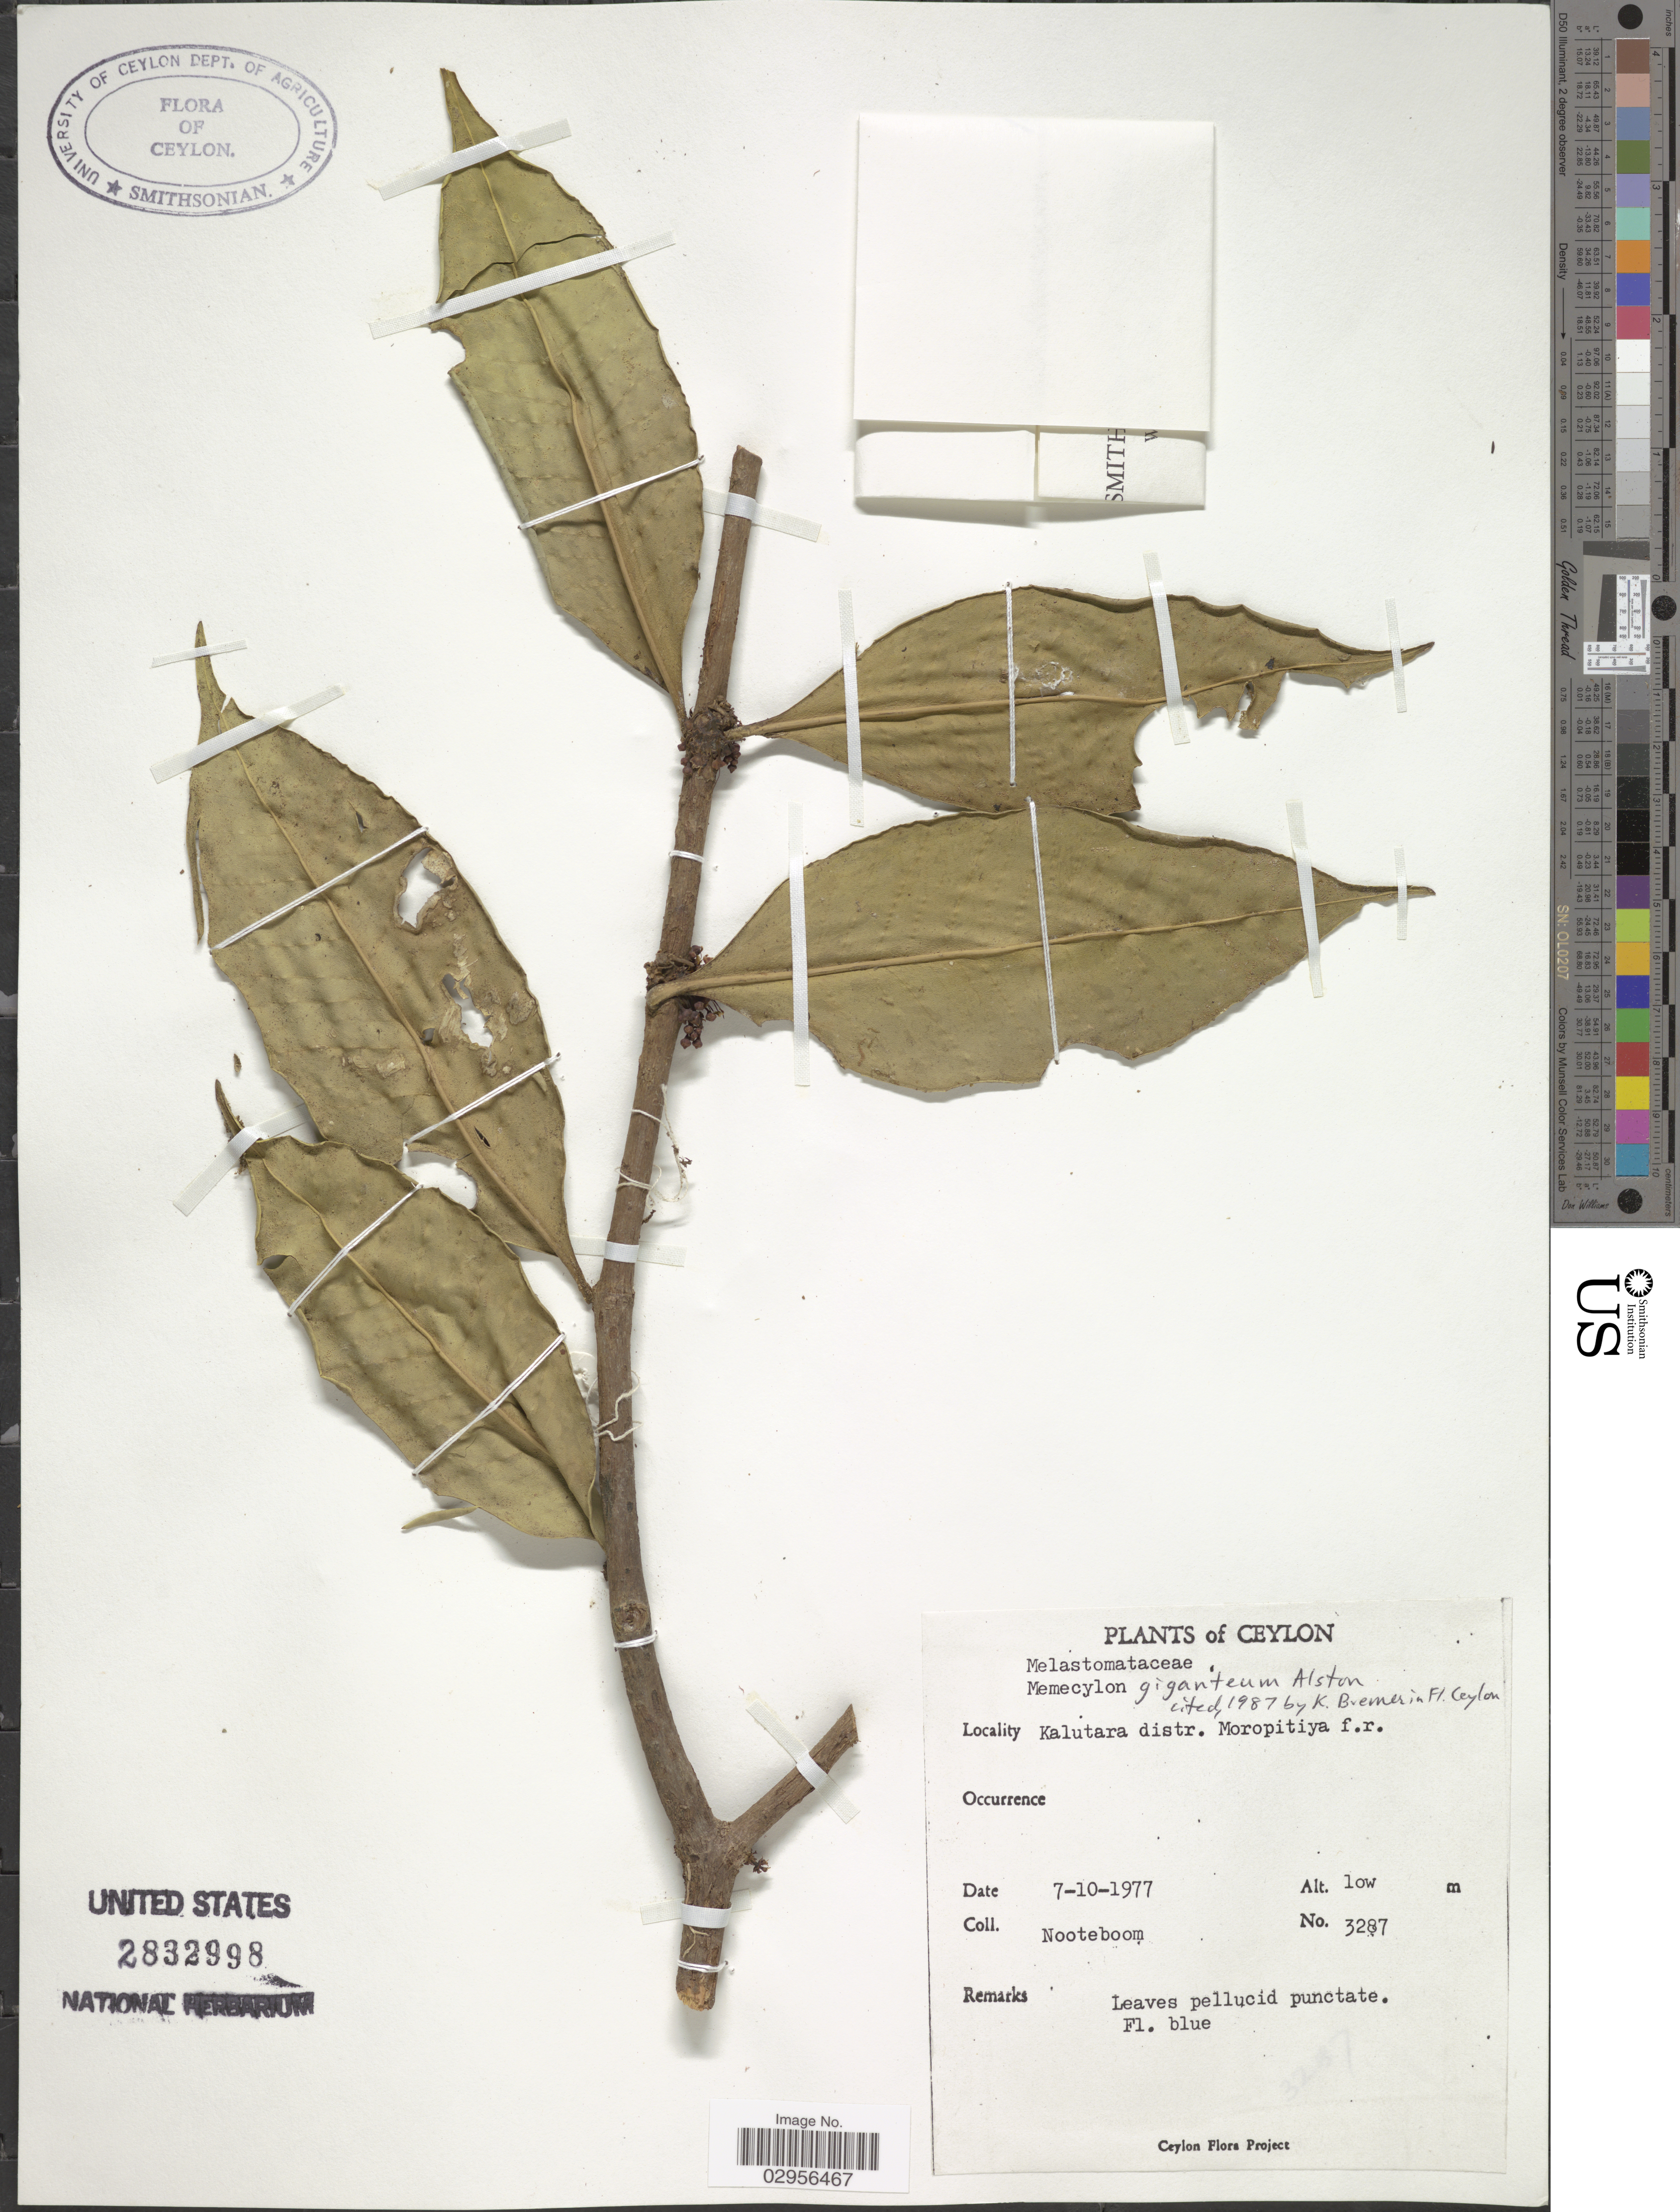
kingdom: Plantae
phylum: Tracheophyta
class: Magnoliopsida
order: Myrtales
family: Melastomataceae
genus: Memecylon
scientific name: Memecylon giganteum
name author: Alston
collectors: Nooteboom, --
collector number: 3287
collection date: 1977-10-07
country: Sri Lanka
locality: Ceylon, Kalutara distr. Moropitiya f.r.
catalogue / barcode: US 2832998